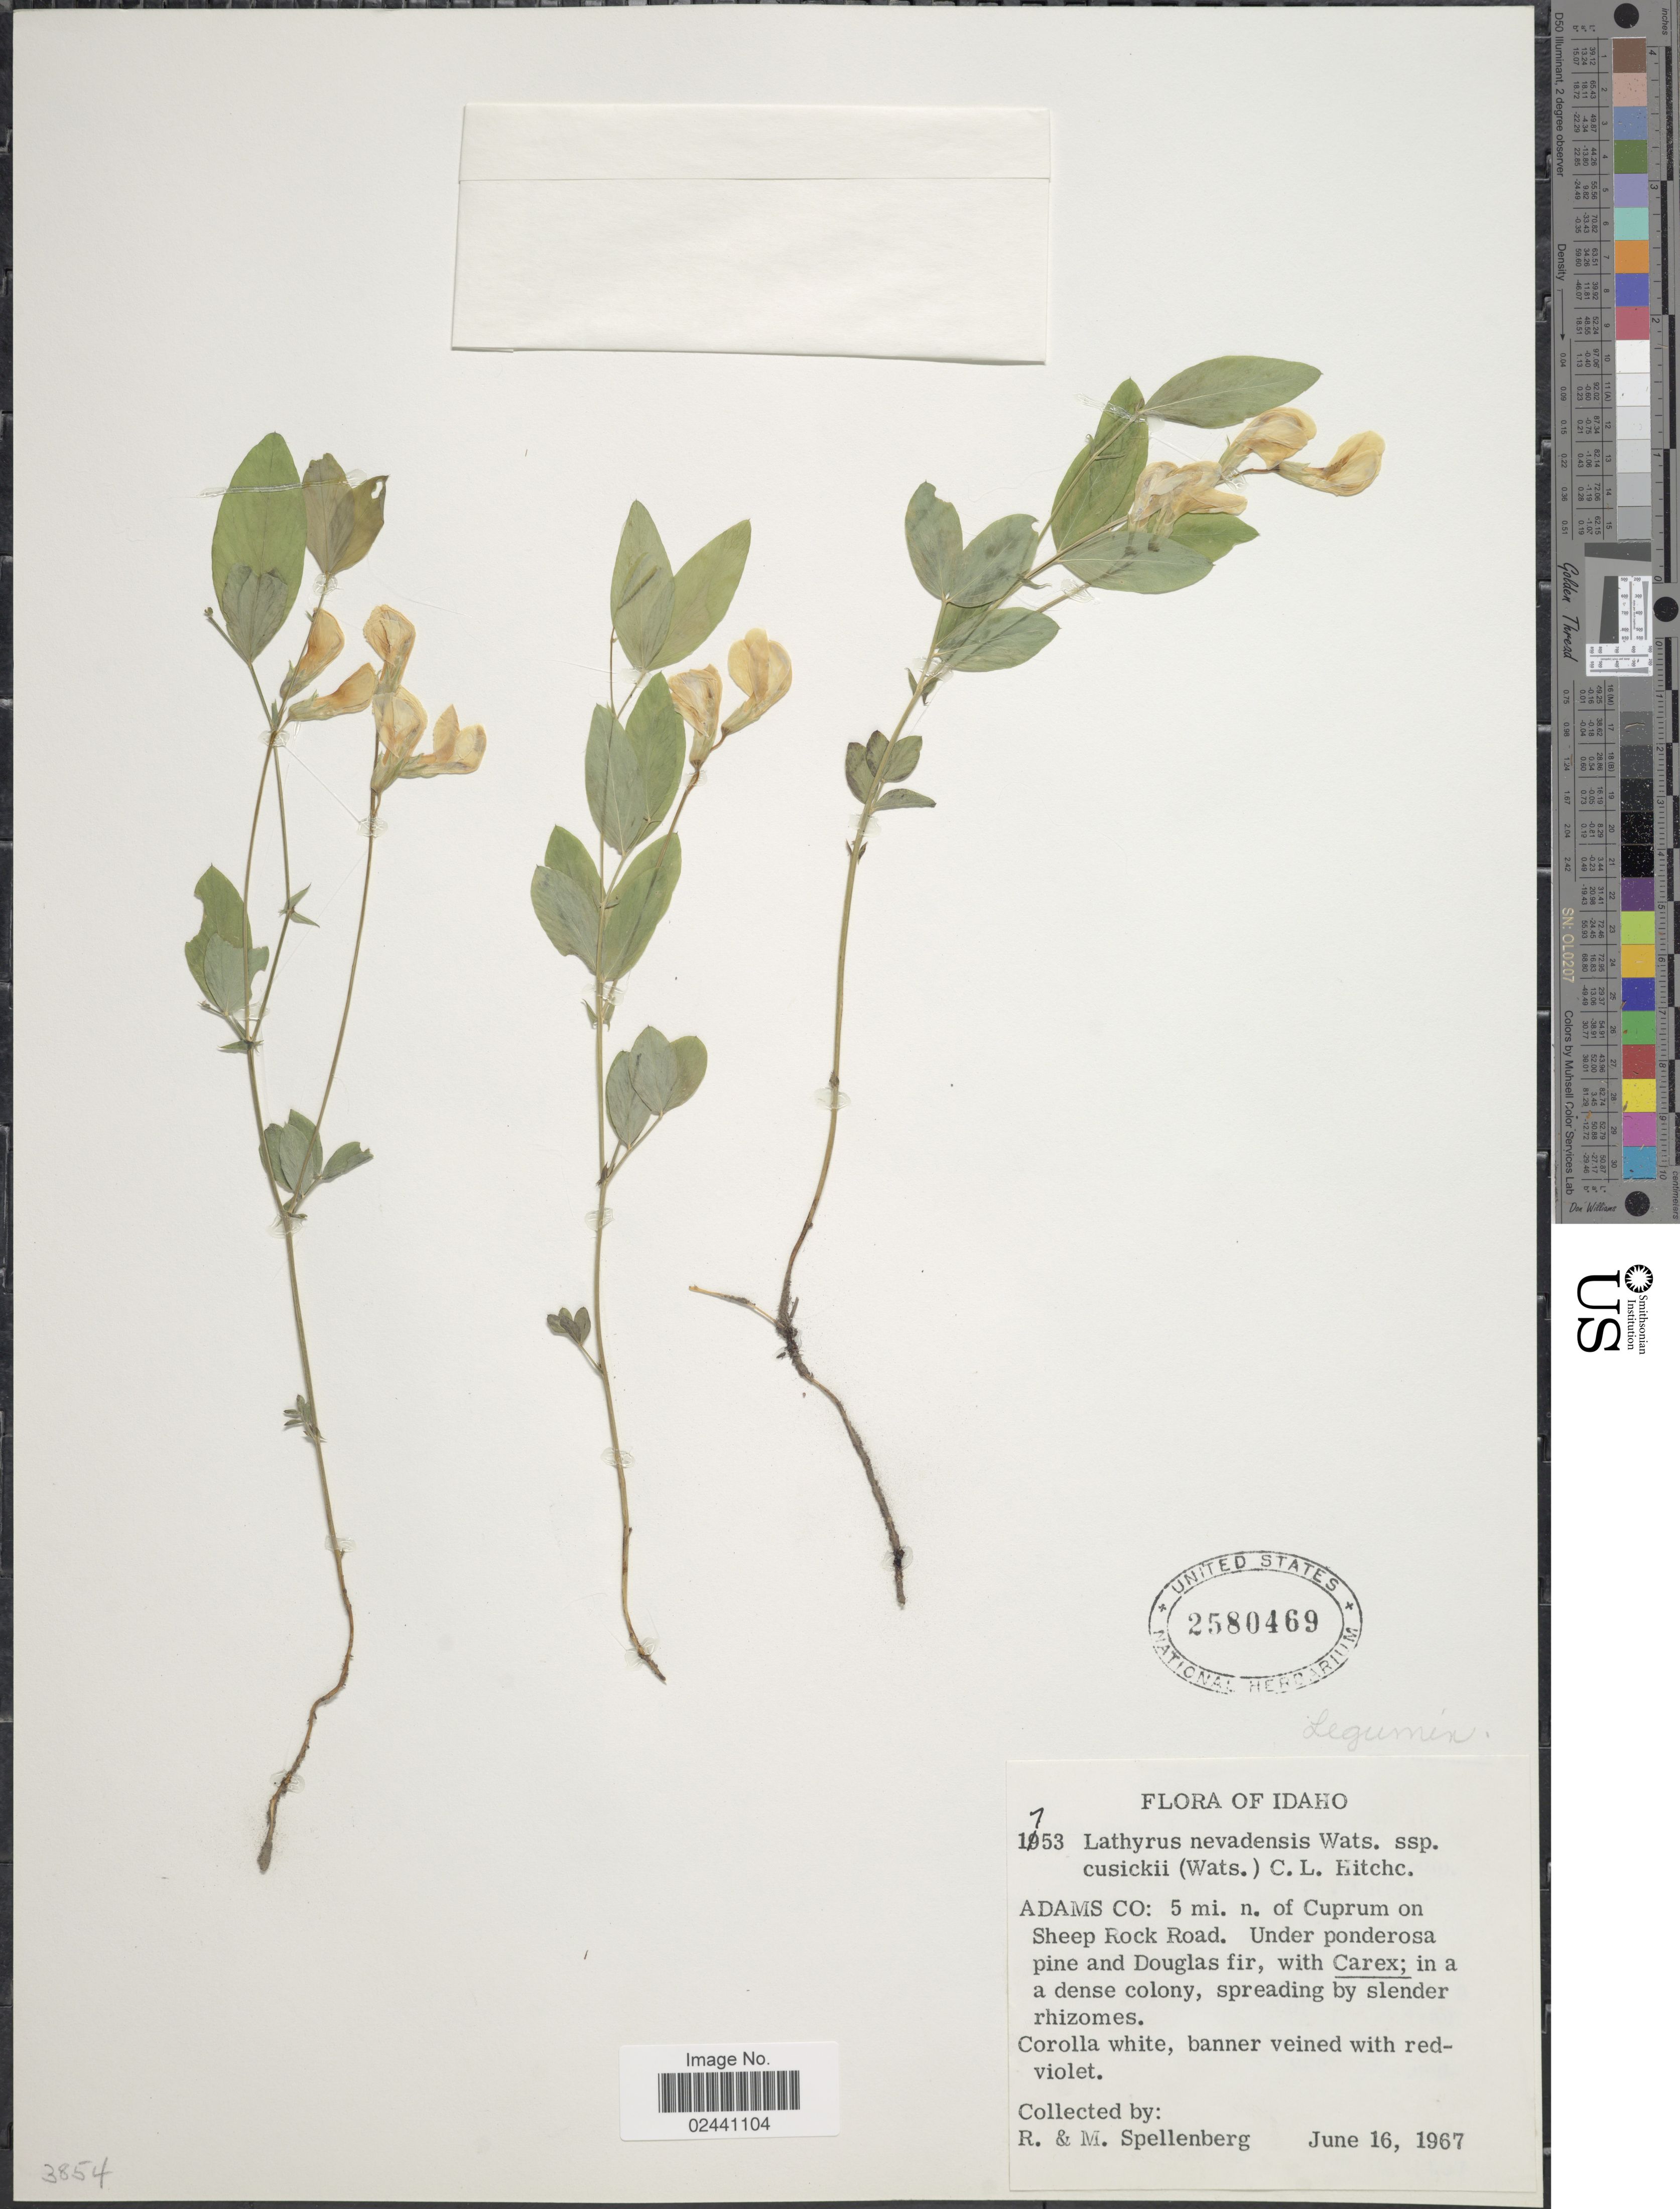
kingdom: Plantae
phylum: Tracheophyta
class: Magnoliopsida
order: Fabales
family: Fabaceae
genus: Lathyrus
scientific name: Lathyrus nevadensis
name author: S. Watson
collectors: R. Spellenberg & Spellenberg, M.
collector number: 1753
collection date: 1967-06-16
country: United States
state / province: Idaho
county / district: Adams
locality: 5 mi. n. of Cuprum on Sheep Rock Road. Under ponderosa pine and Douglas fir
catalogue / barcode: US 2580469